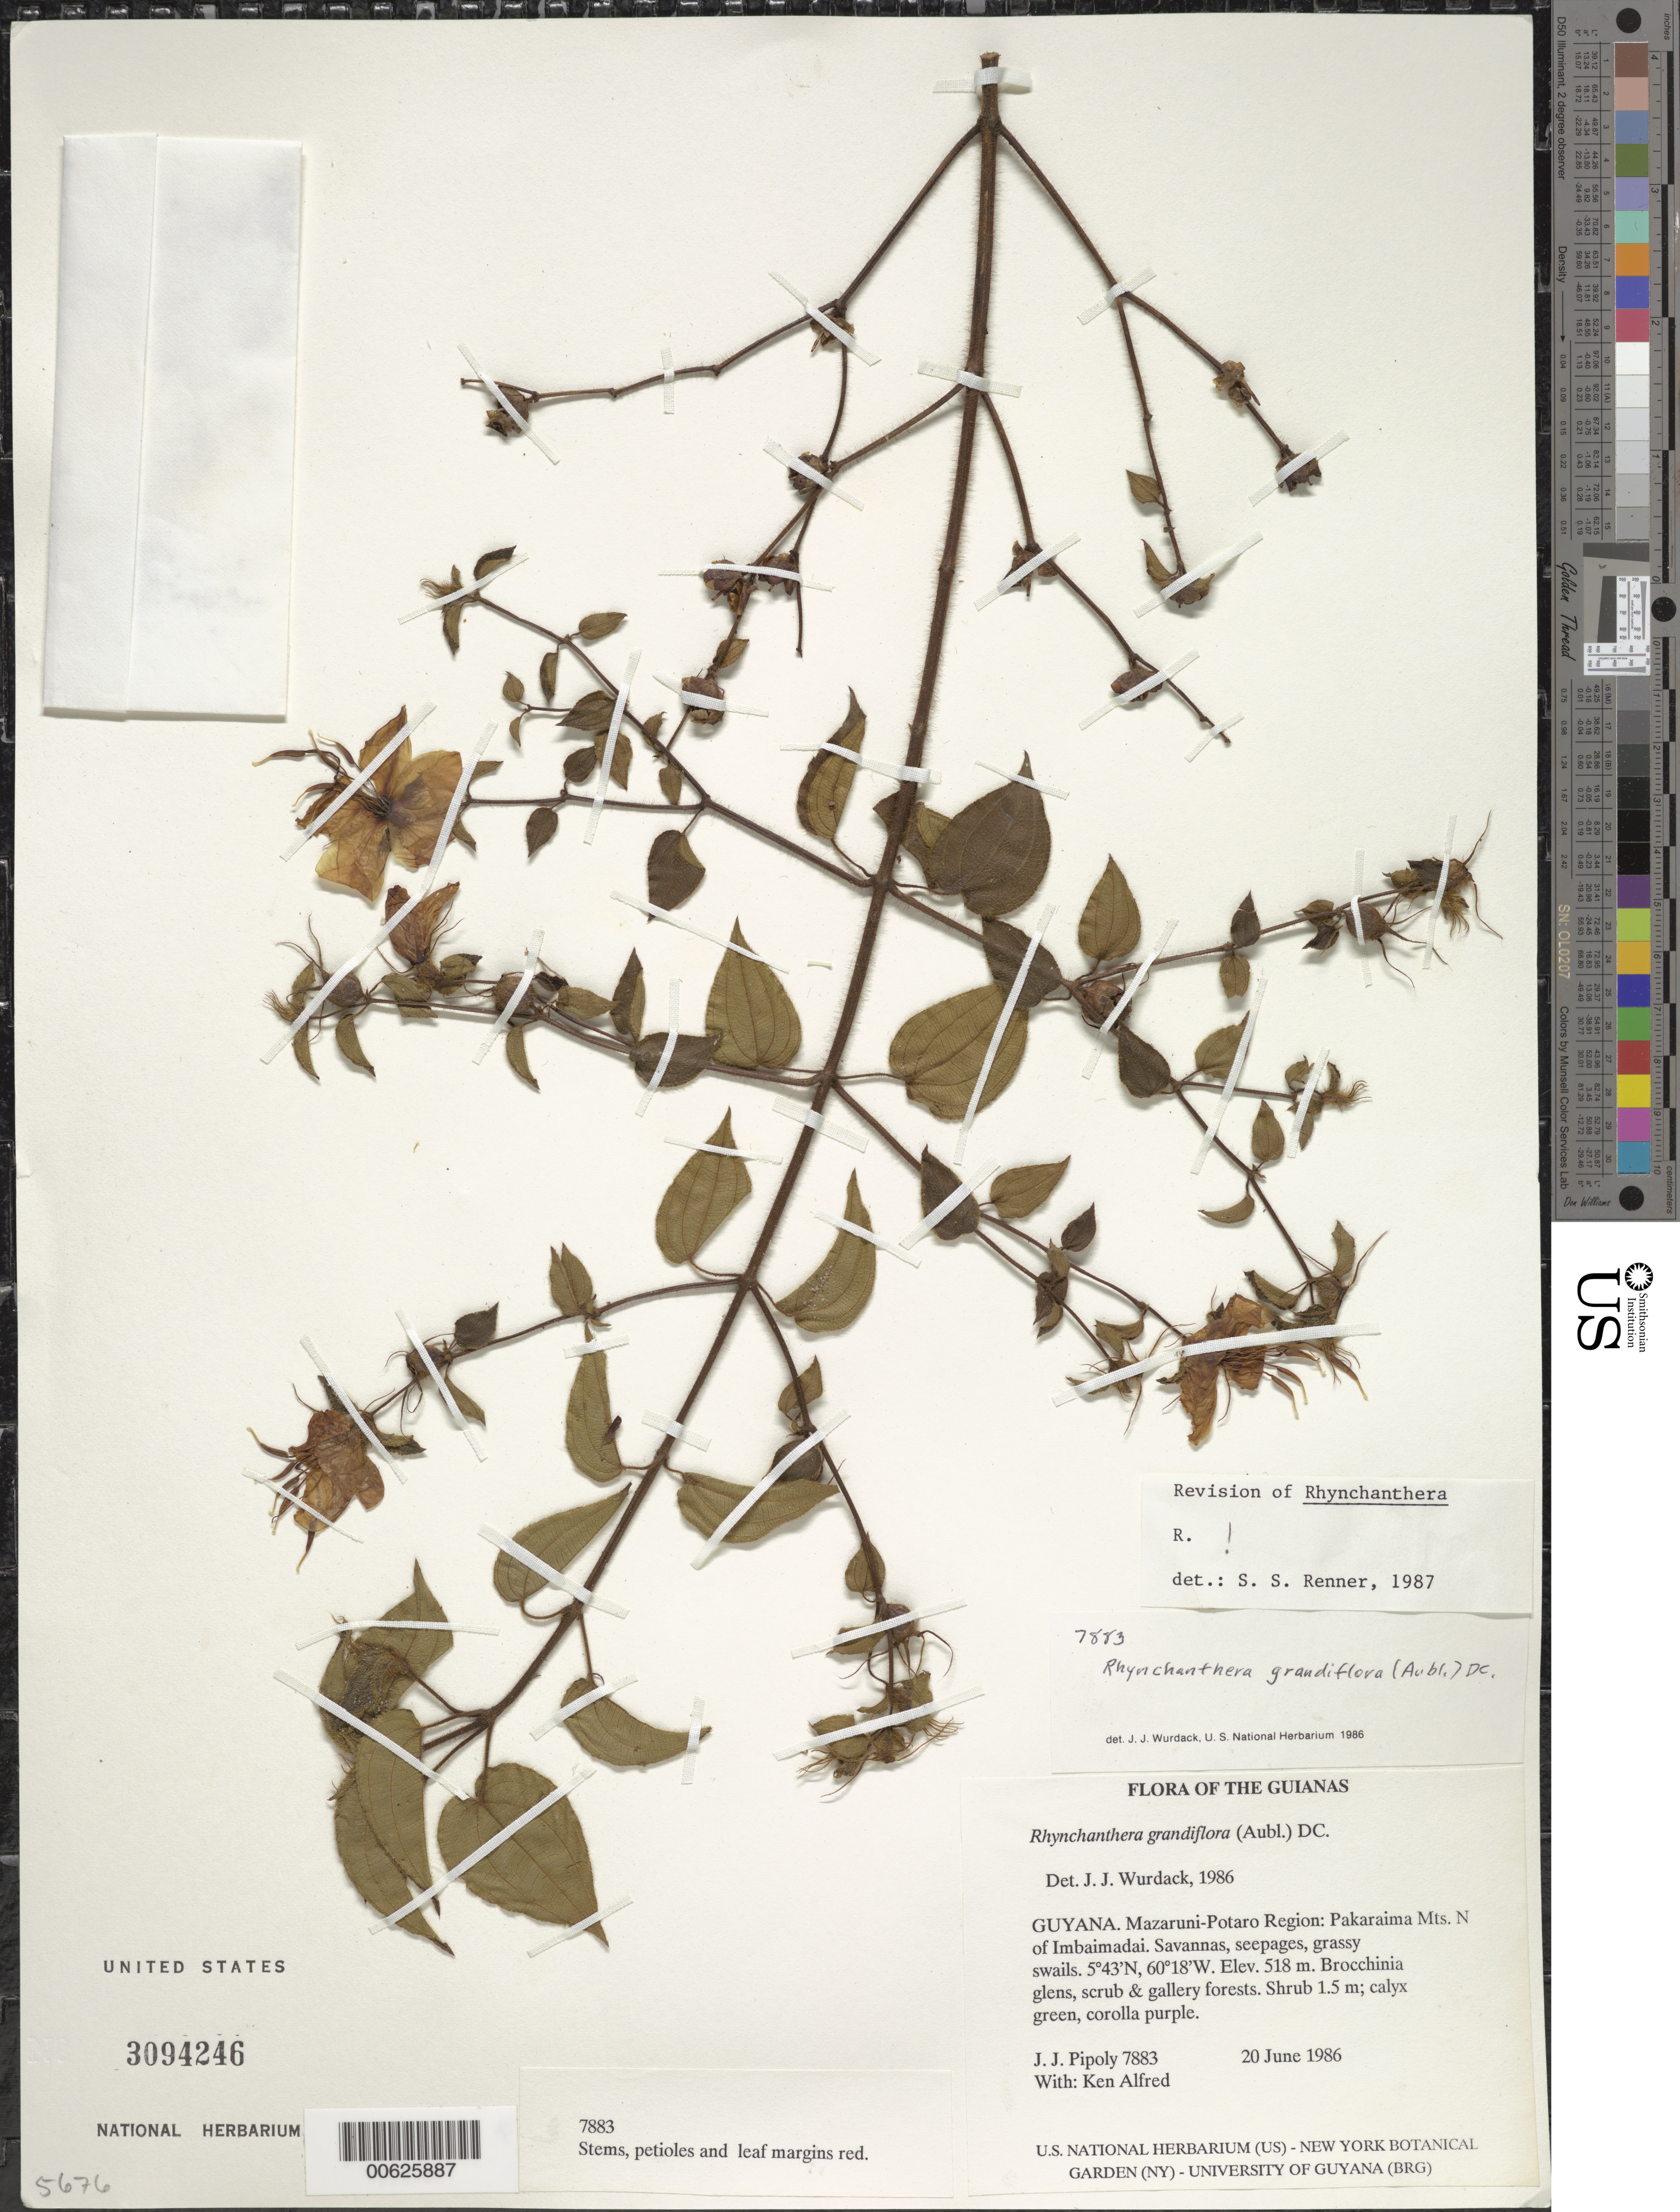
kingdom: Plantae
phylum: Tracheophyta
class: Magnoliopsida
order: Myrtales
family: Melastomataceae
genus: Rhynchanthera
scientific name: Rhynchanthera grandiflora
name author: (Aubl.) DC.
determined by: Wurdack, John J., (US), US (UNITED STATES)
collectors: J. J. Pipoly & K. Alfred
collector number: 7883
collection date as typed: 20 June 1986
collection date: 1986-06-20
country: Guyana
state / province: Cuyuni-Mazaruni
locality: Pakaraima Mts. N of Imbaimadai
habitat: Savannas, seepages, grassy swails, Brocchinia glens, scrub & gallery forests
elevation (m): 518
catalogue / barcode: US 3094246